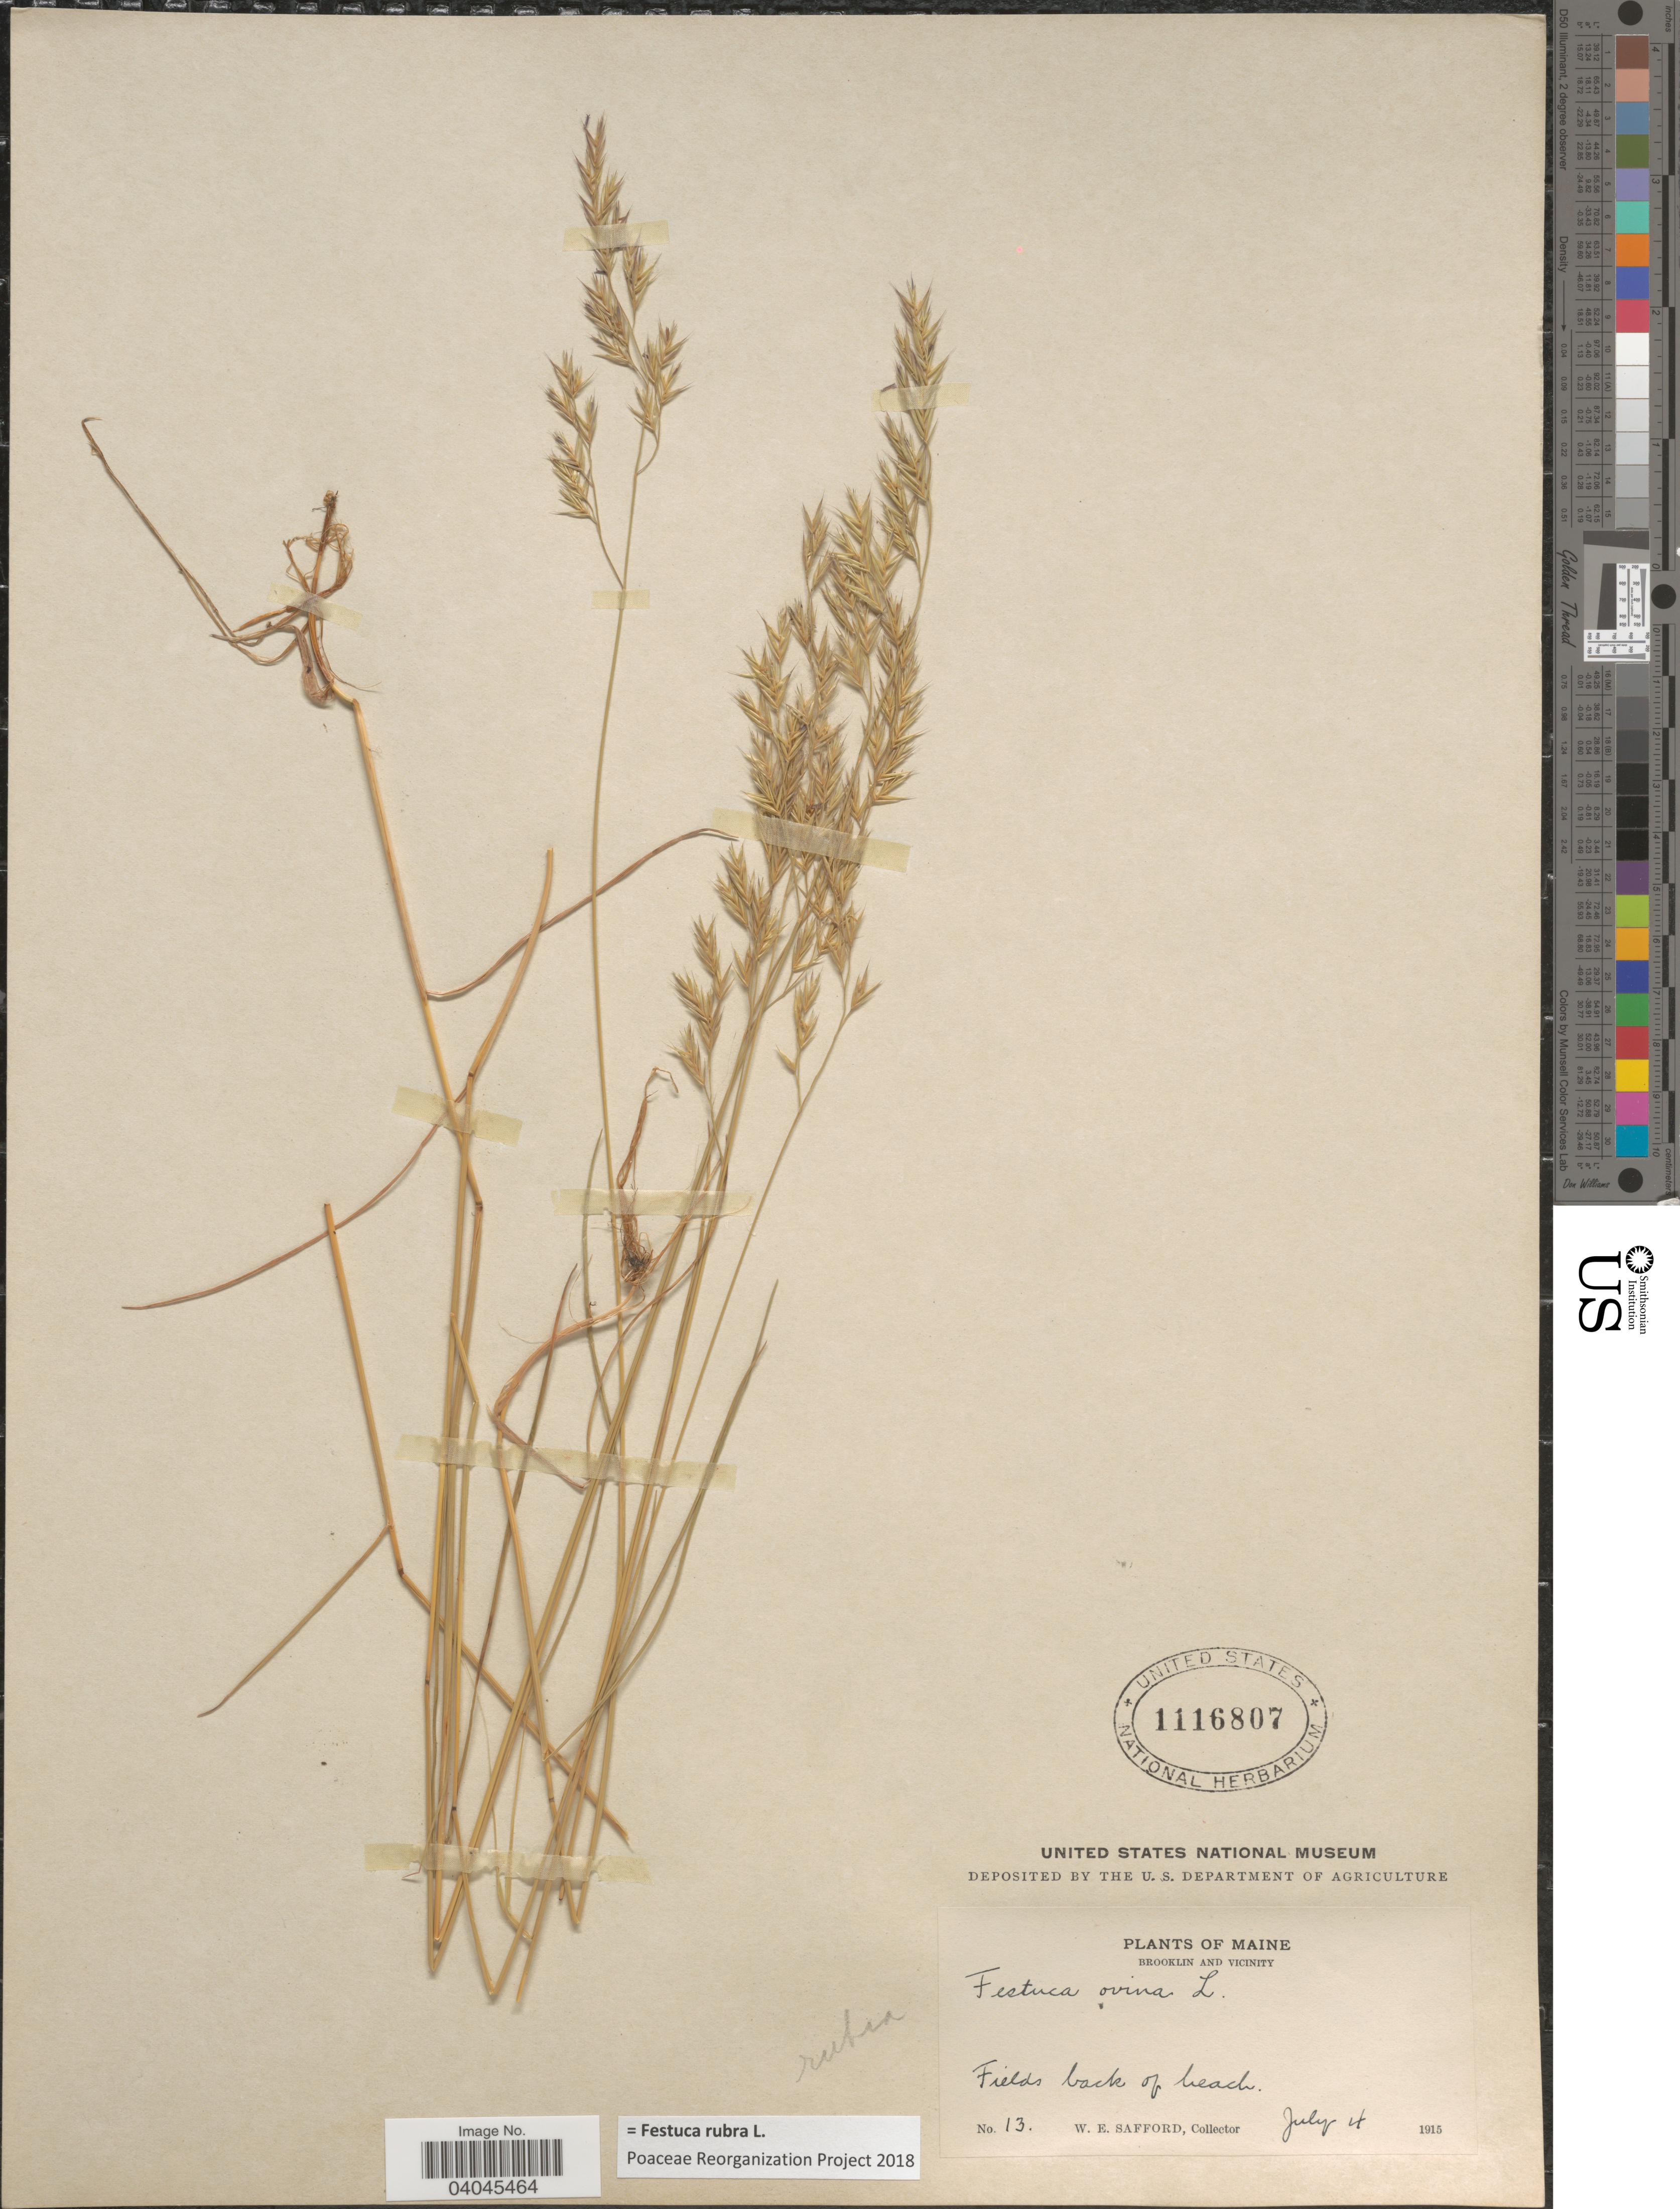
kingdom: Plantae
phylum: Tracheophyta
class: Liliopsida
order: Poales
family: Poaceae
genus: Festuca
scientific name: Festuca rubra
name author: L.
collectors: W. E. Safford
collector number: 13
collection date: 1915-07-04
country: United States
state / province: Maine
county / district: Hancock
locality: Brooklin and Vicinity. Fields back of beach.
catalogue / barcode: US 1116807